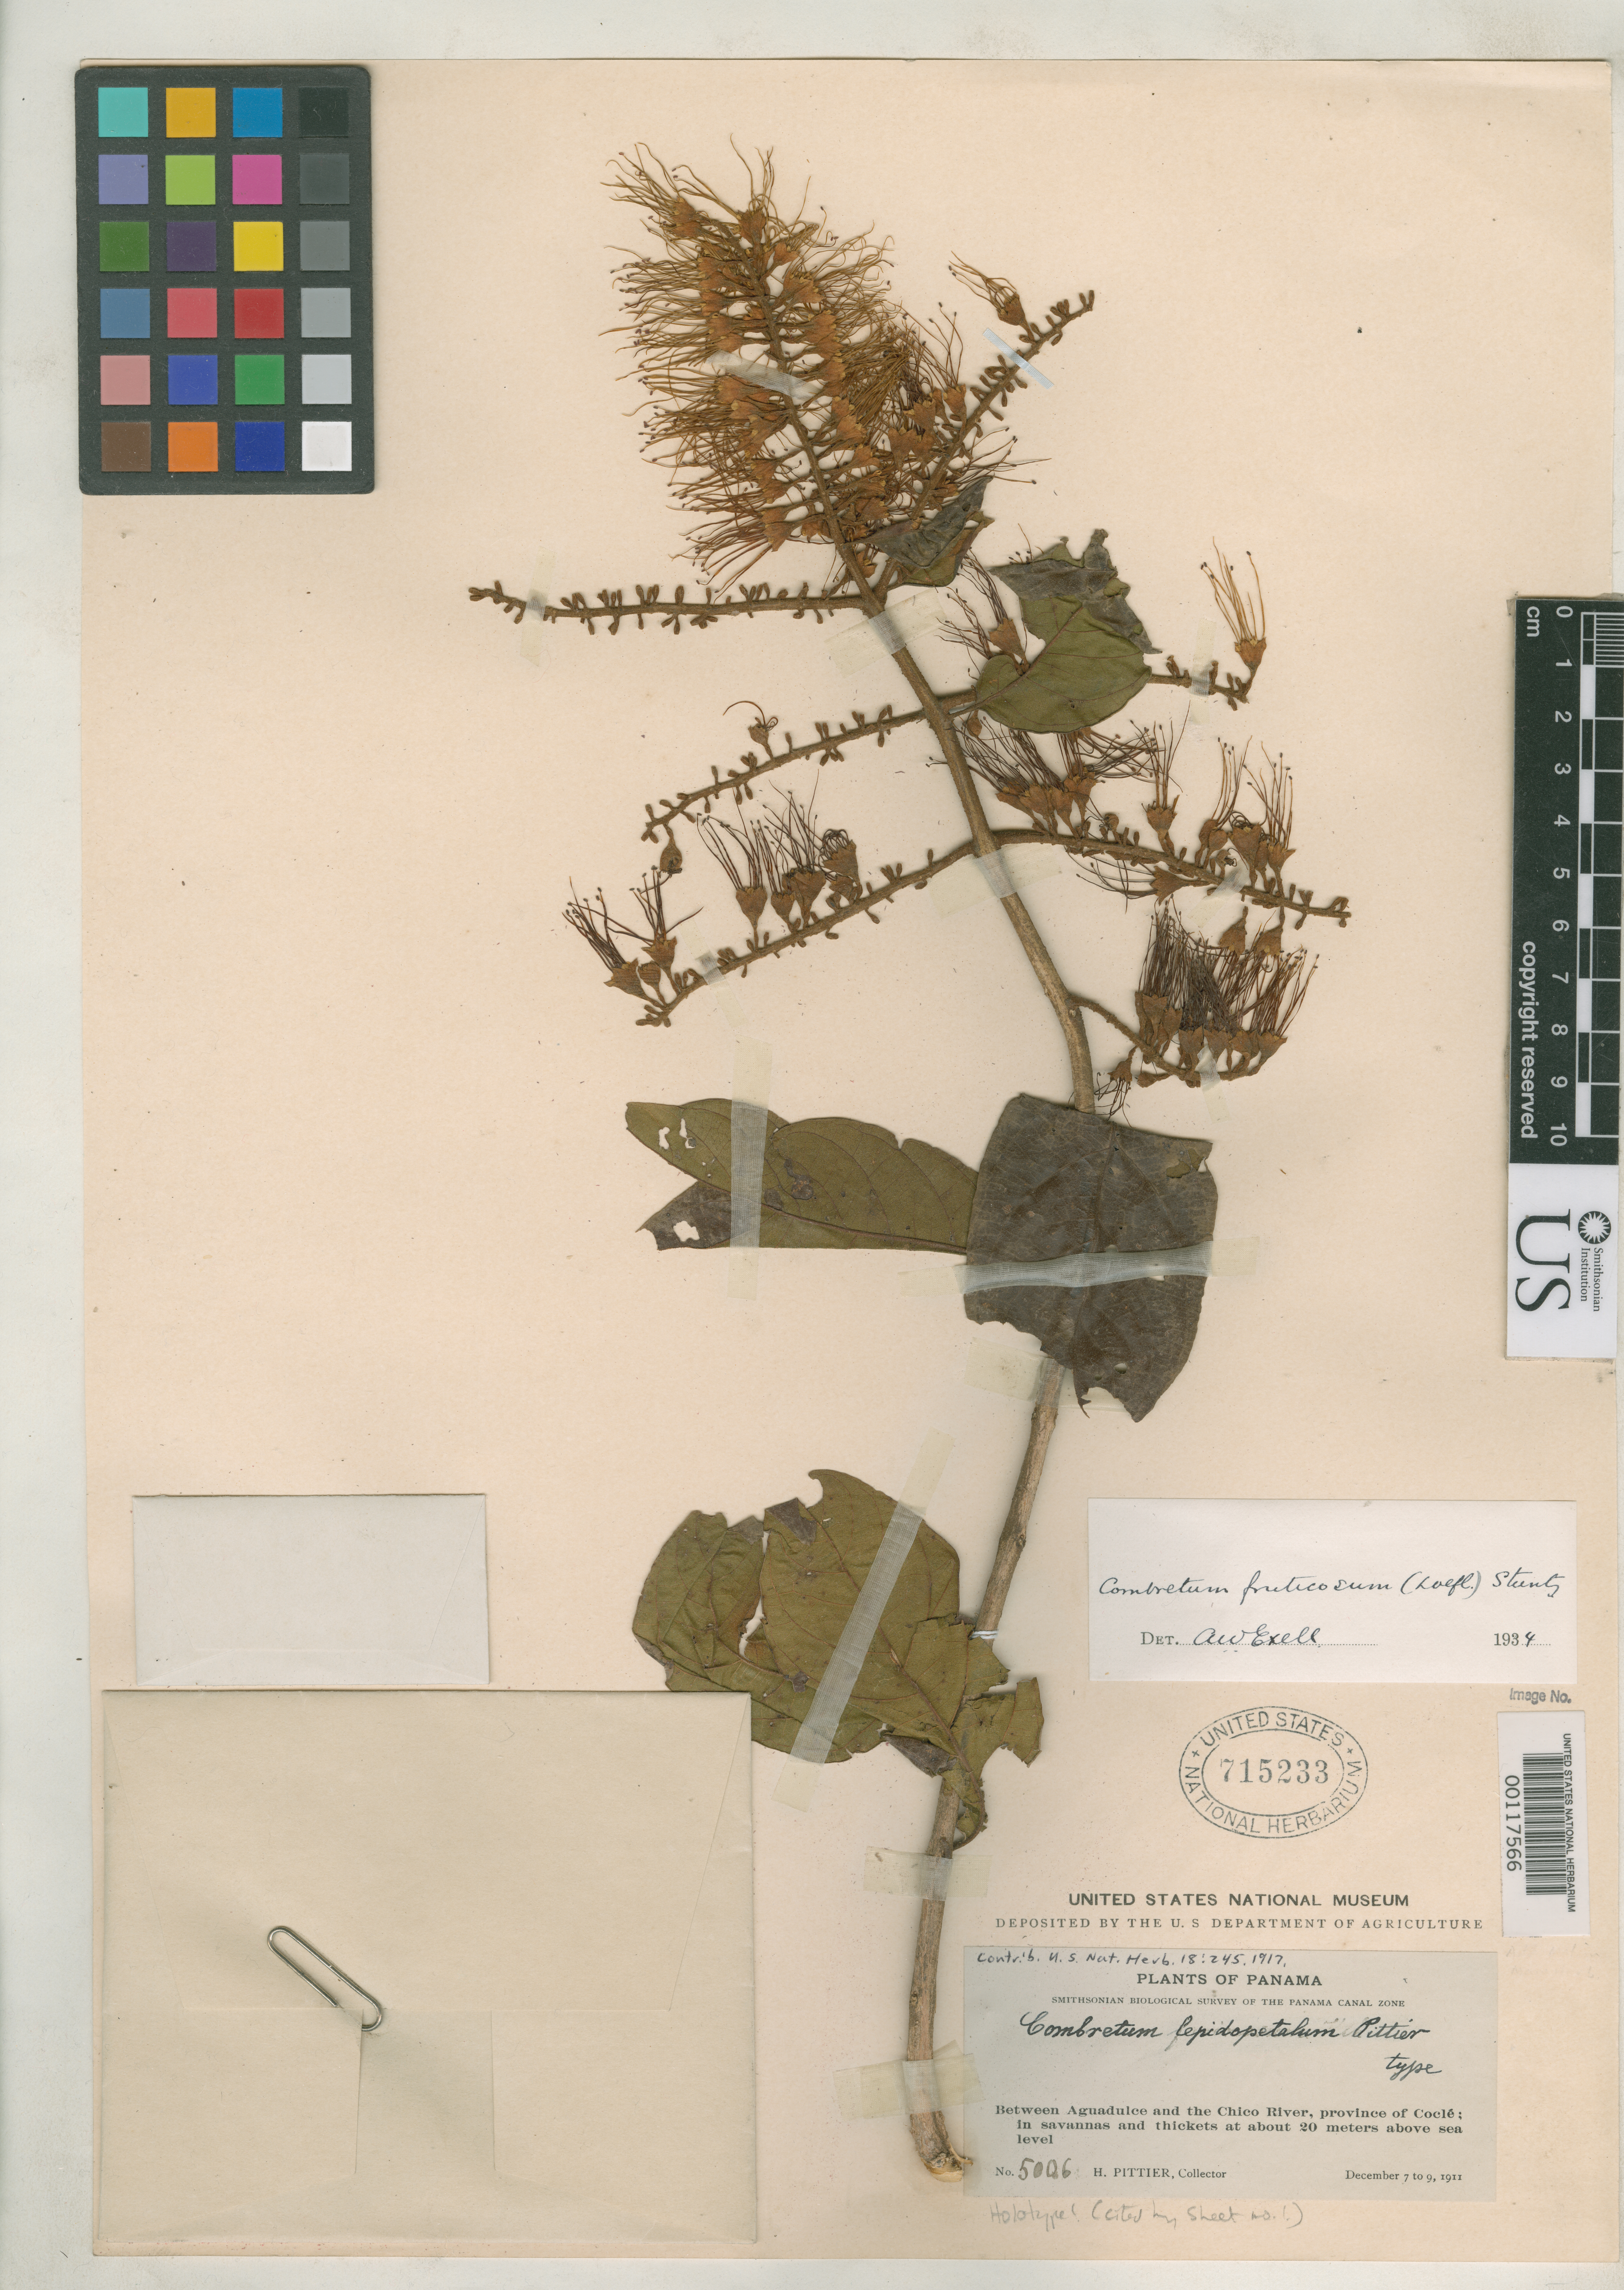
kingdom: Plantae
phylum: Tracheophyta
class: Magnoliopsida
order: Myrtales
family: Combretaceae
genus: Combretum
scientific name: Combretum lepidopetalum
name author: Pittier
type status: Holotype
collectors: H. F. Pittier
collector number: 5006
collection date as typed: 07 Dec 1911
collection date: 1911-12-07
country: Panama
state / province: Coclé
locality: Between Pocri and Nata.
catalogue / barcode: US 715233